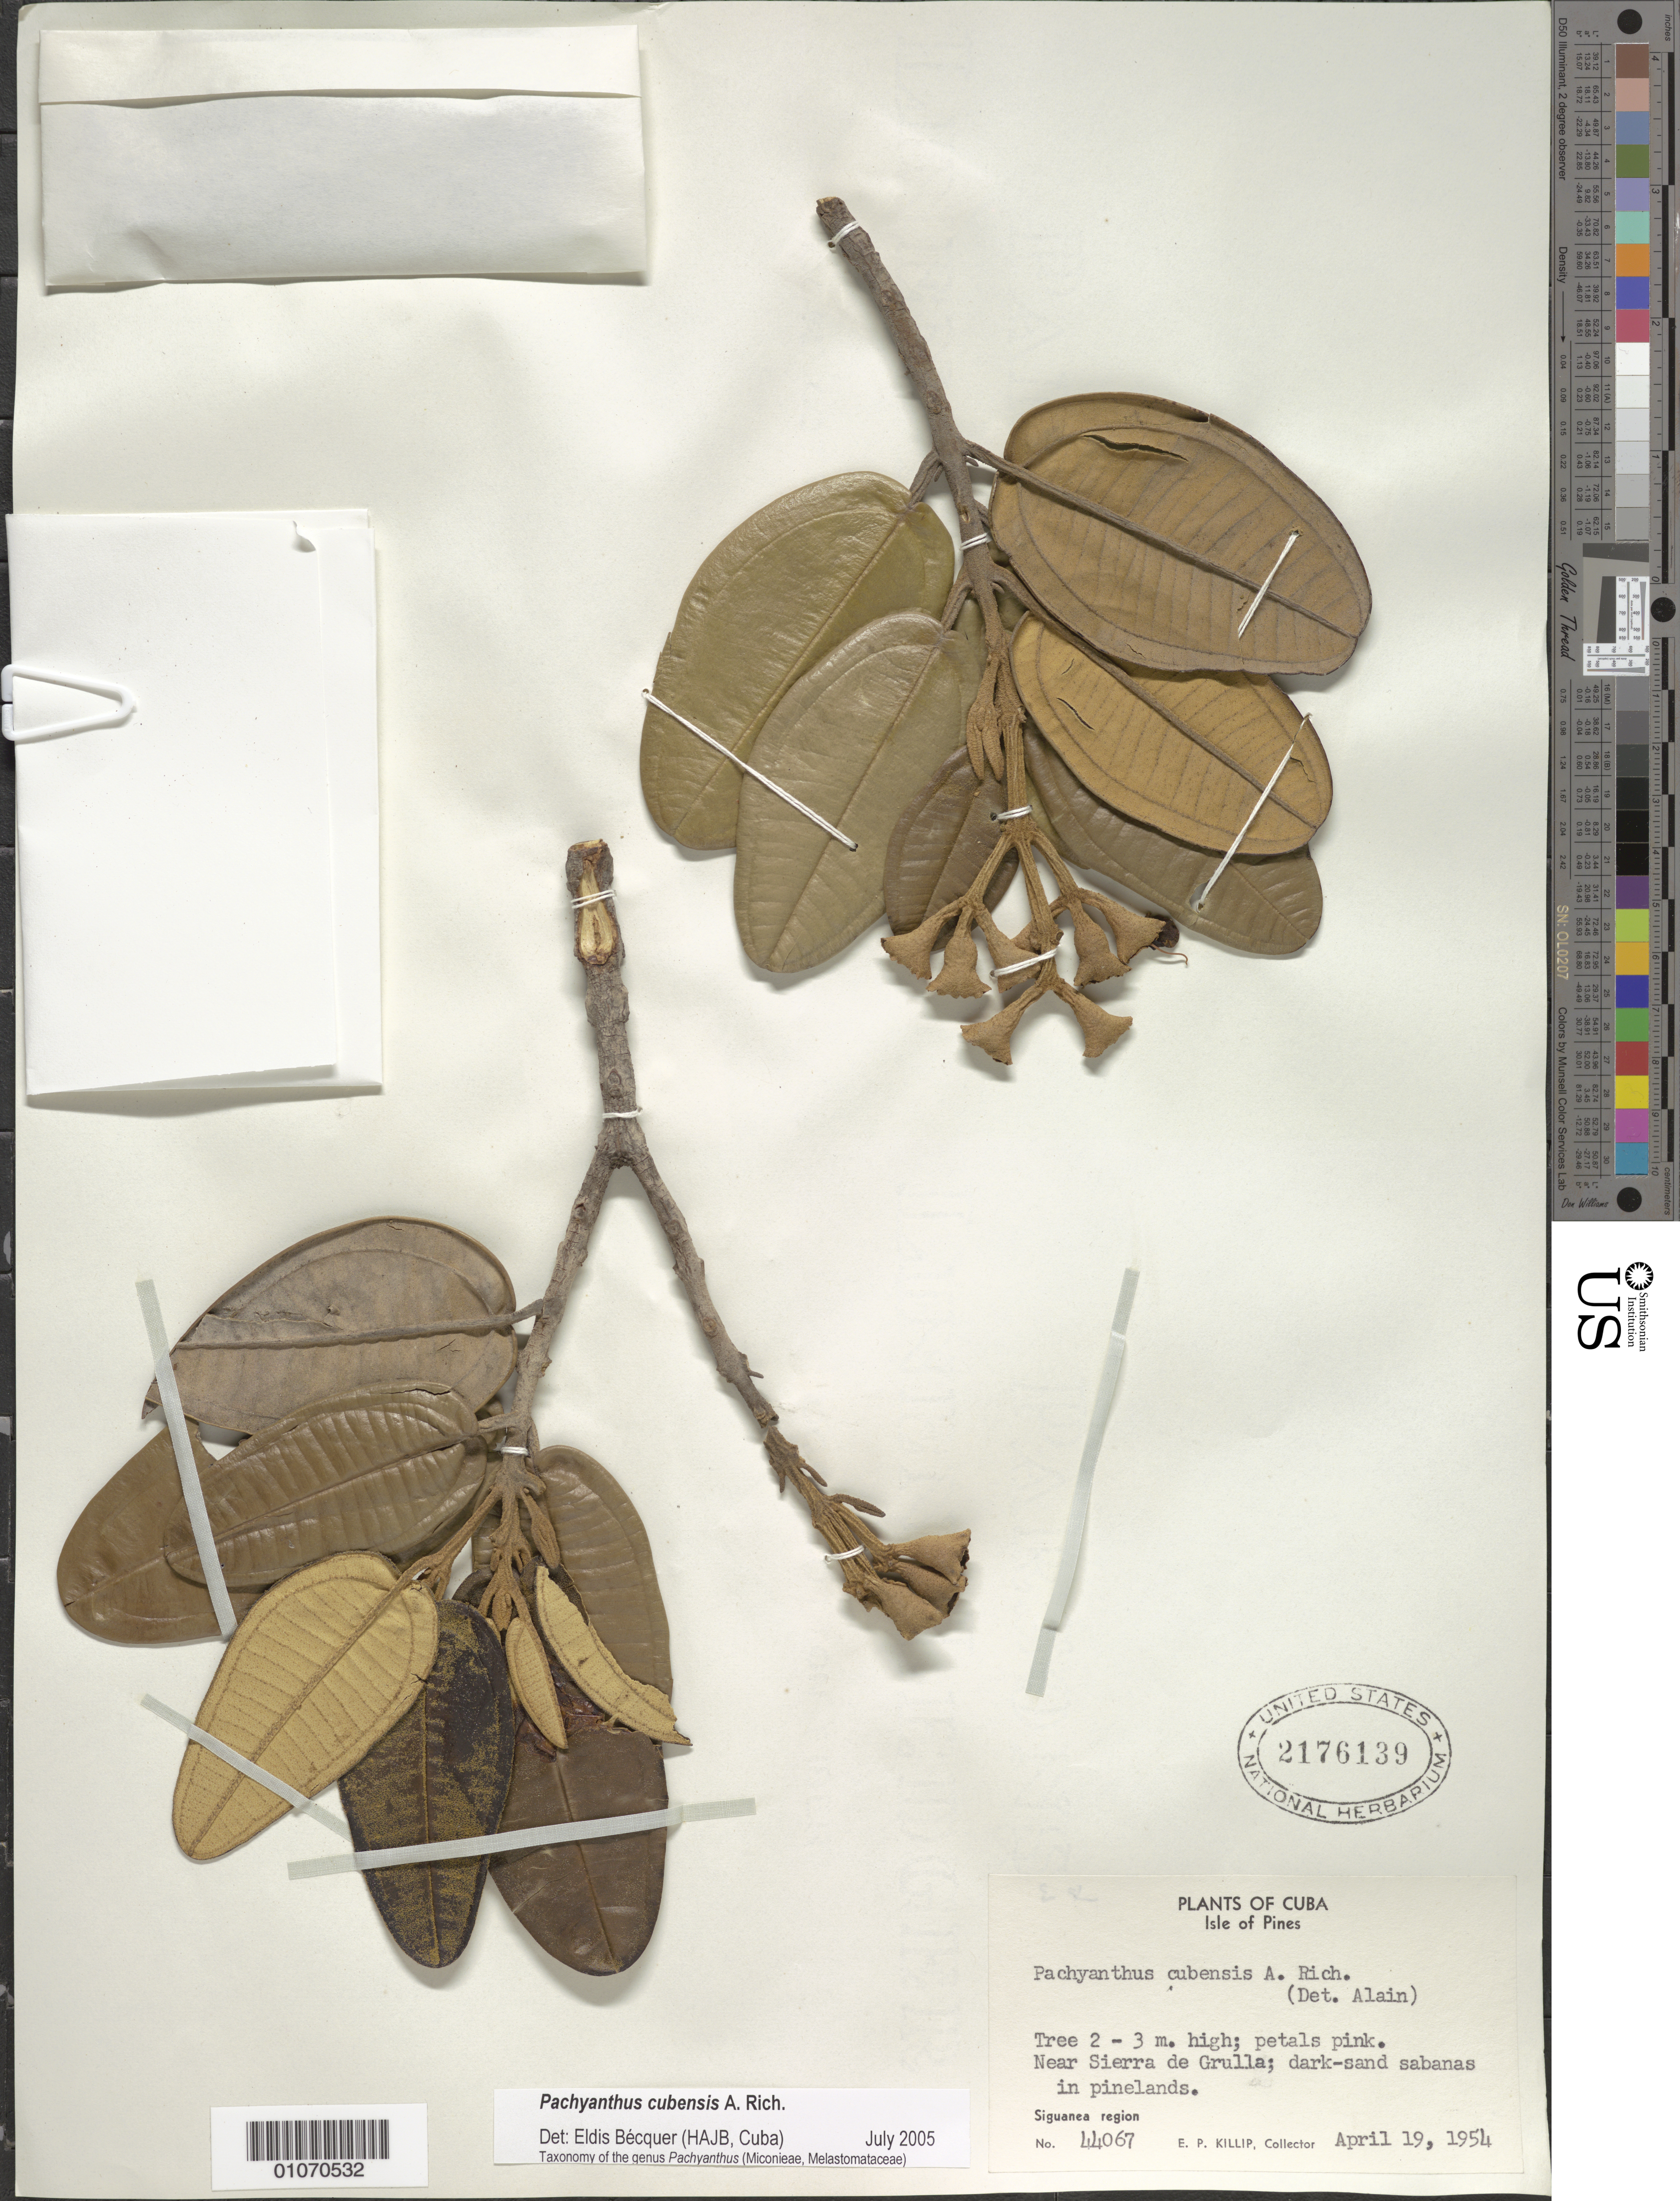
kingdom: Plantae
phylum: Tracheophyta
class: Magnoliopsida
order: Myrtales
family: Melastomataceae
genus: Pachyanthus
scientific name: Pachyanthus cubensis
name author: A. Rich.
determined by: Bécquer Granados, E. R., (HAJB)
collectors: E. P. Killip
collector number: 44067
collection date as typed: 19 Apr 1954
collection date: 1954-04-19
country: Cuba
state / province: Isla de La Juventud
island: Isla de la Juventud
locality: Siguanea region; near Sierra de Grulla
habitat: Dark sand sabanas in pinelands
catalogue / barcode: US 2176139